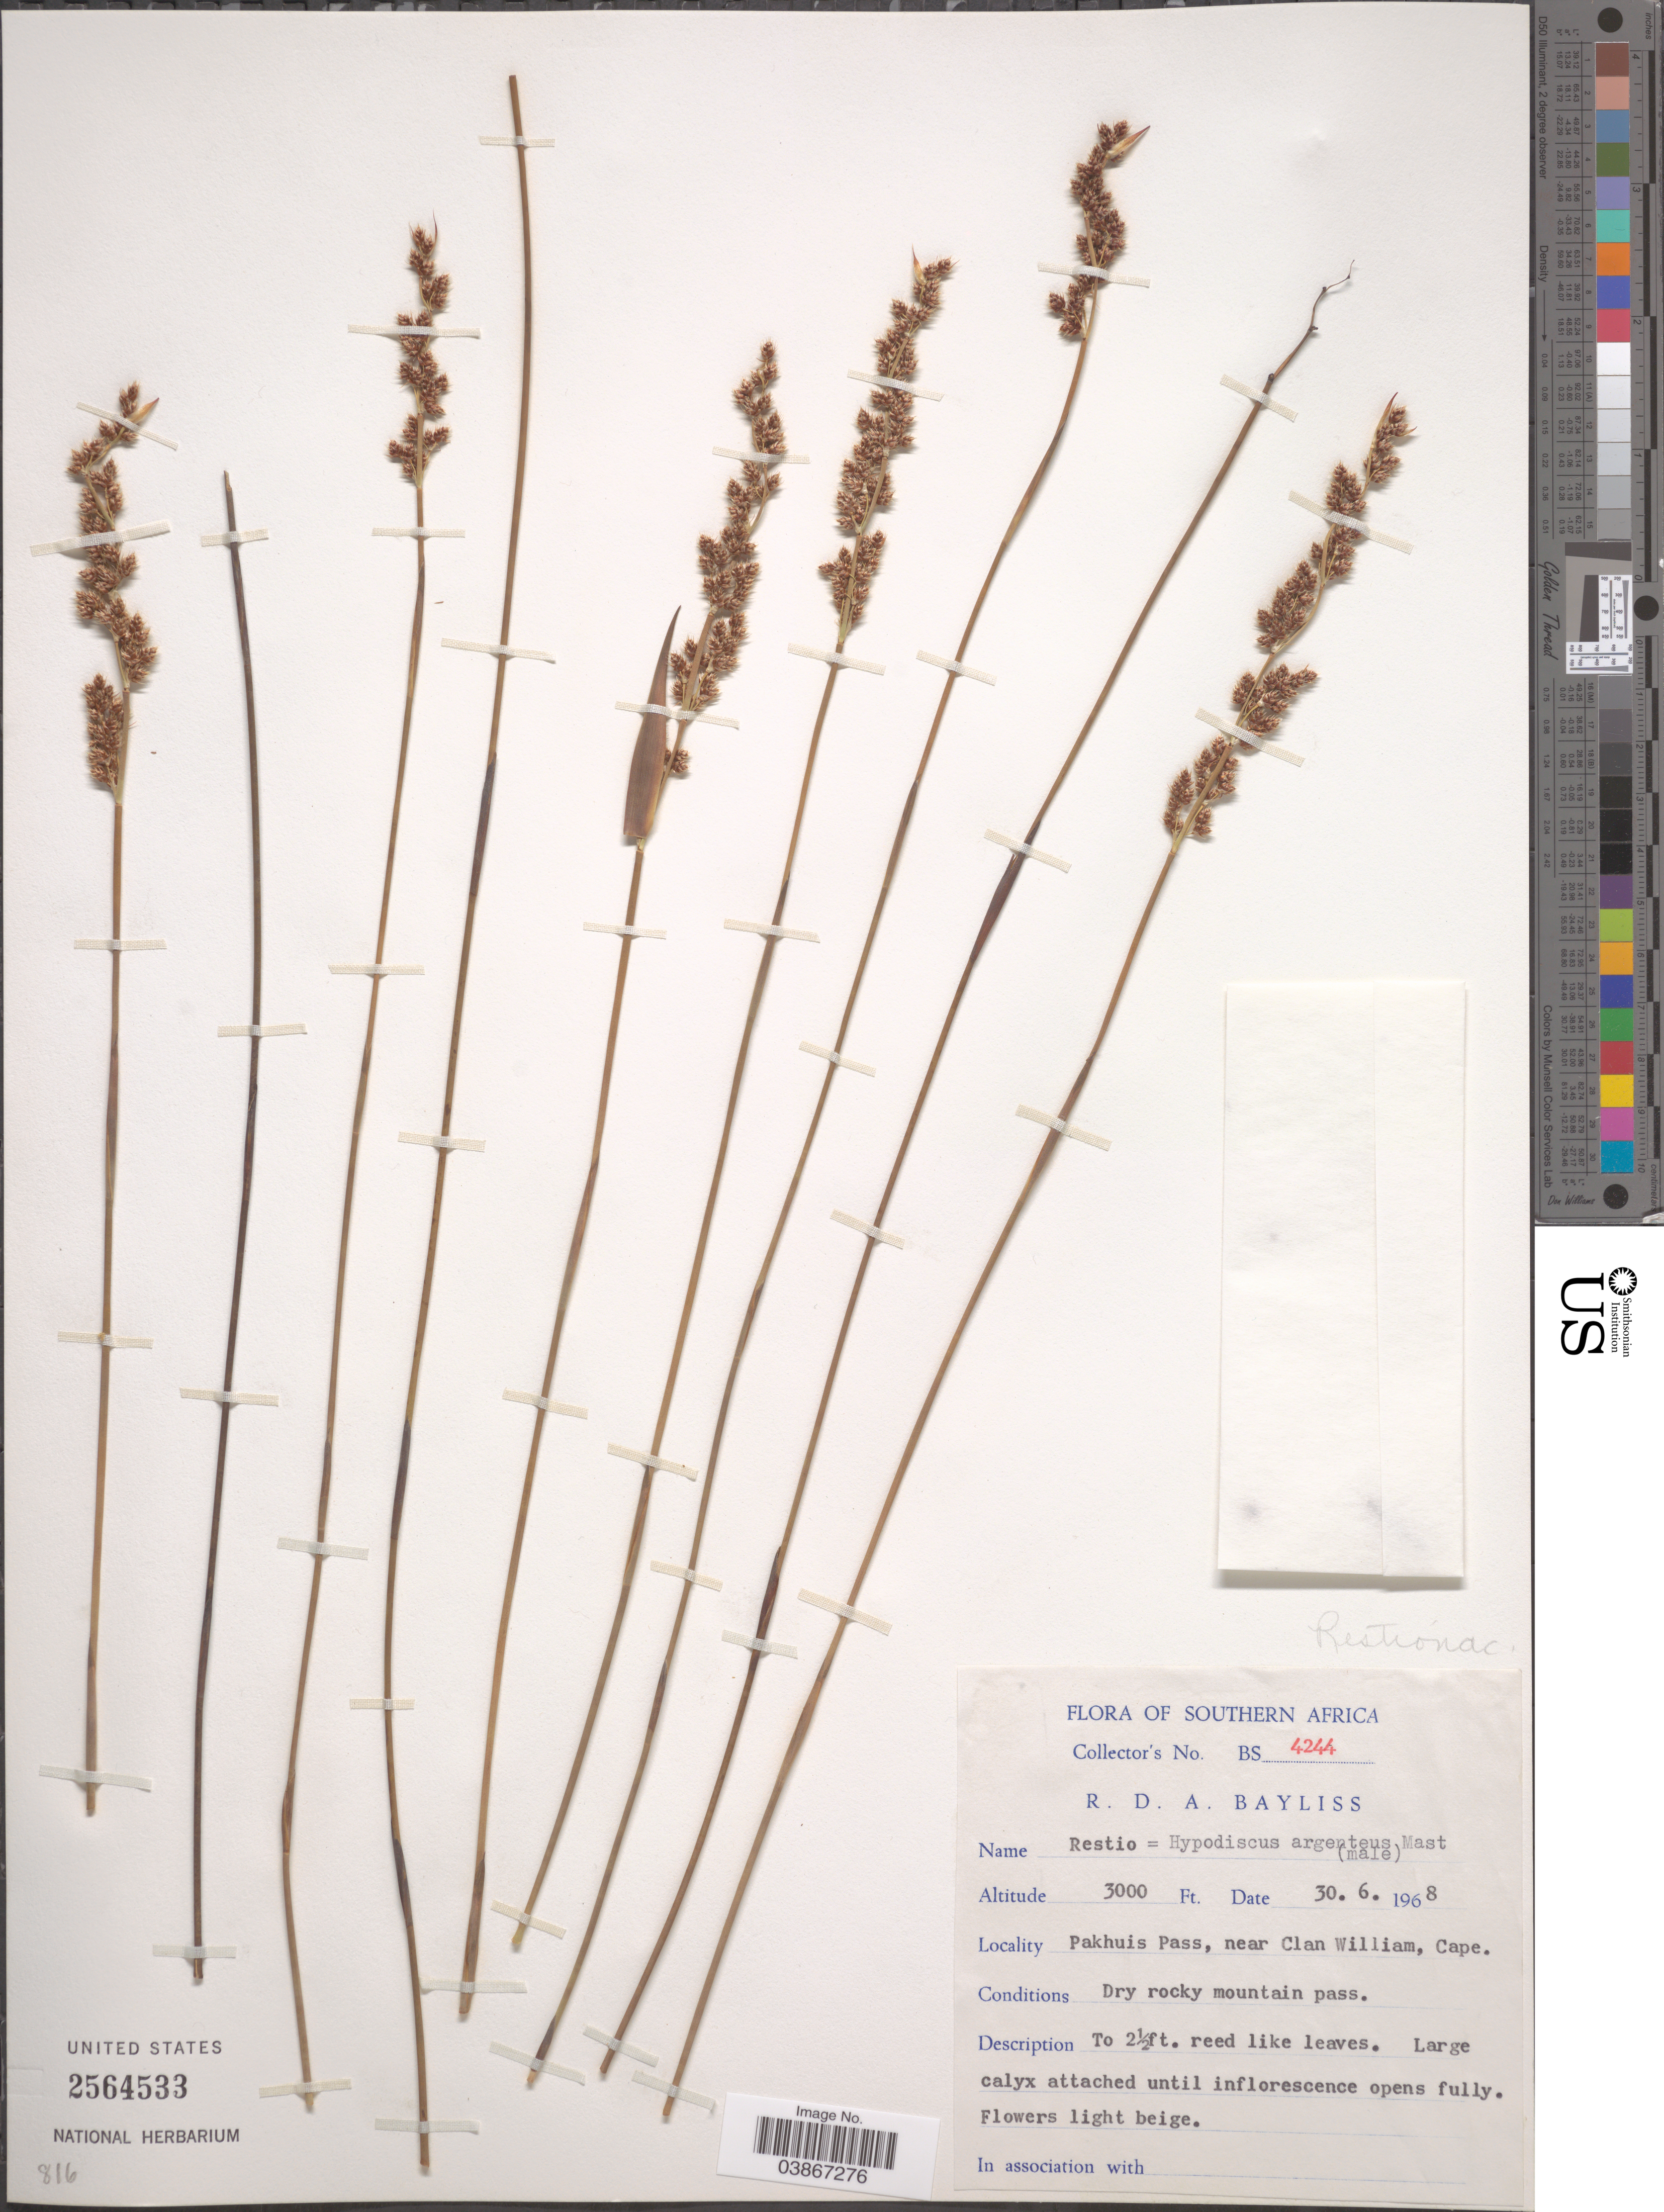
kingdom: Plantae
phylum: Tracheophyta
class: Liliopsida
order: Poales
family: Restionaceae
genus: Hypodiscus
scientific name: Hypodiscus argenteus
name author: (Thunb.) Mast.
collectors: R. Bayliss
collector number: BS 4244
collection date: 1968-06-30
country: South Africa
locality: Southern Africa. Pakhuis Pass, near Clan William, Cape.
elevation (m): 914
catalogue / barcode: US 2564533